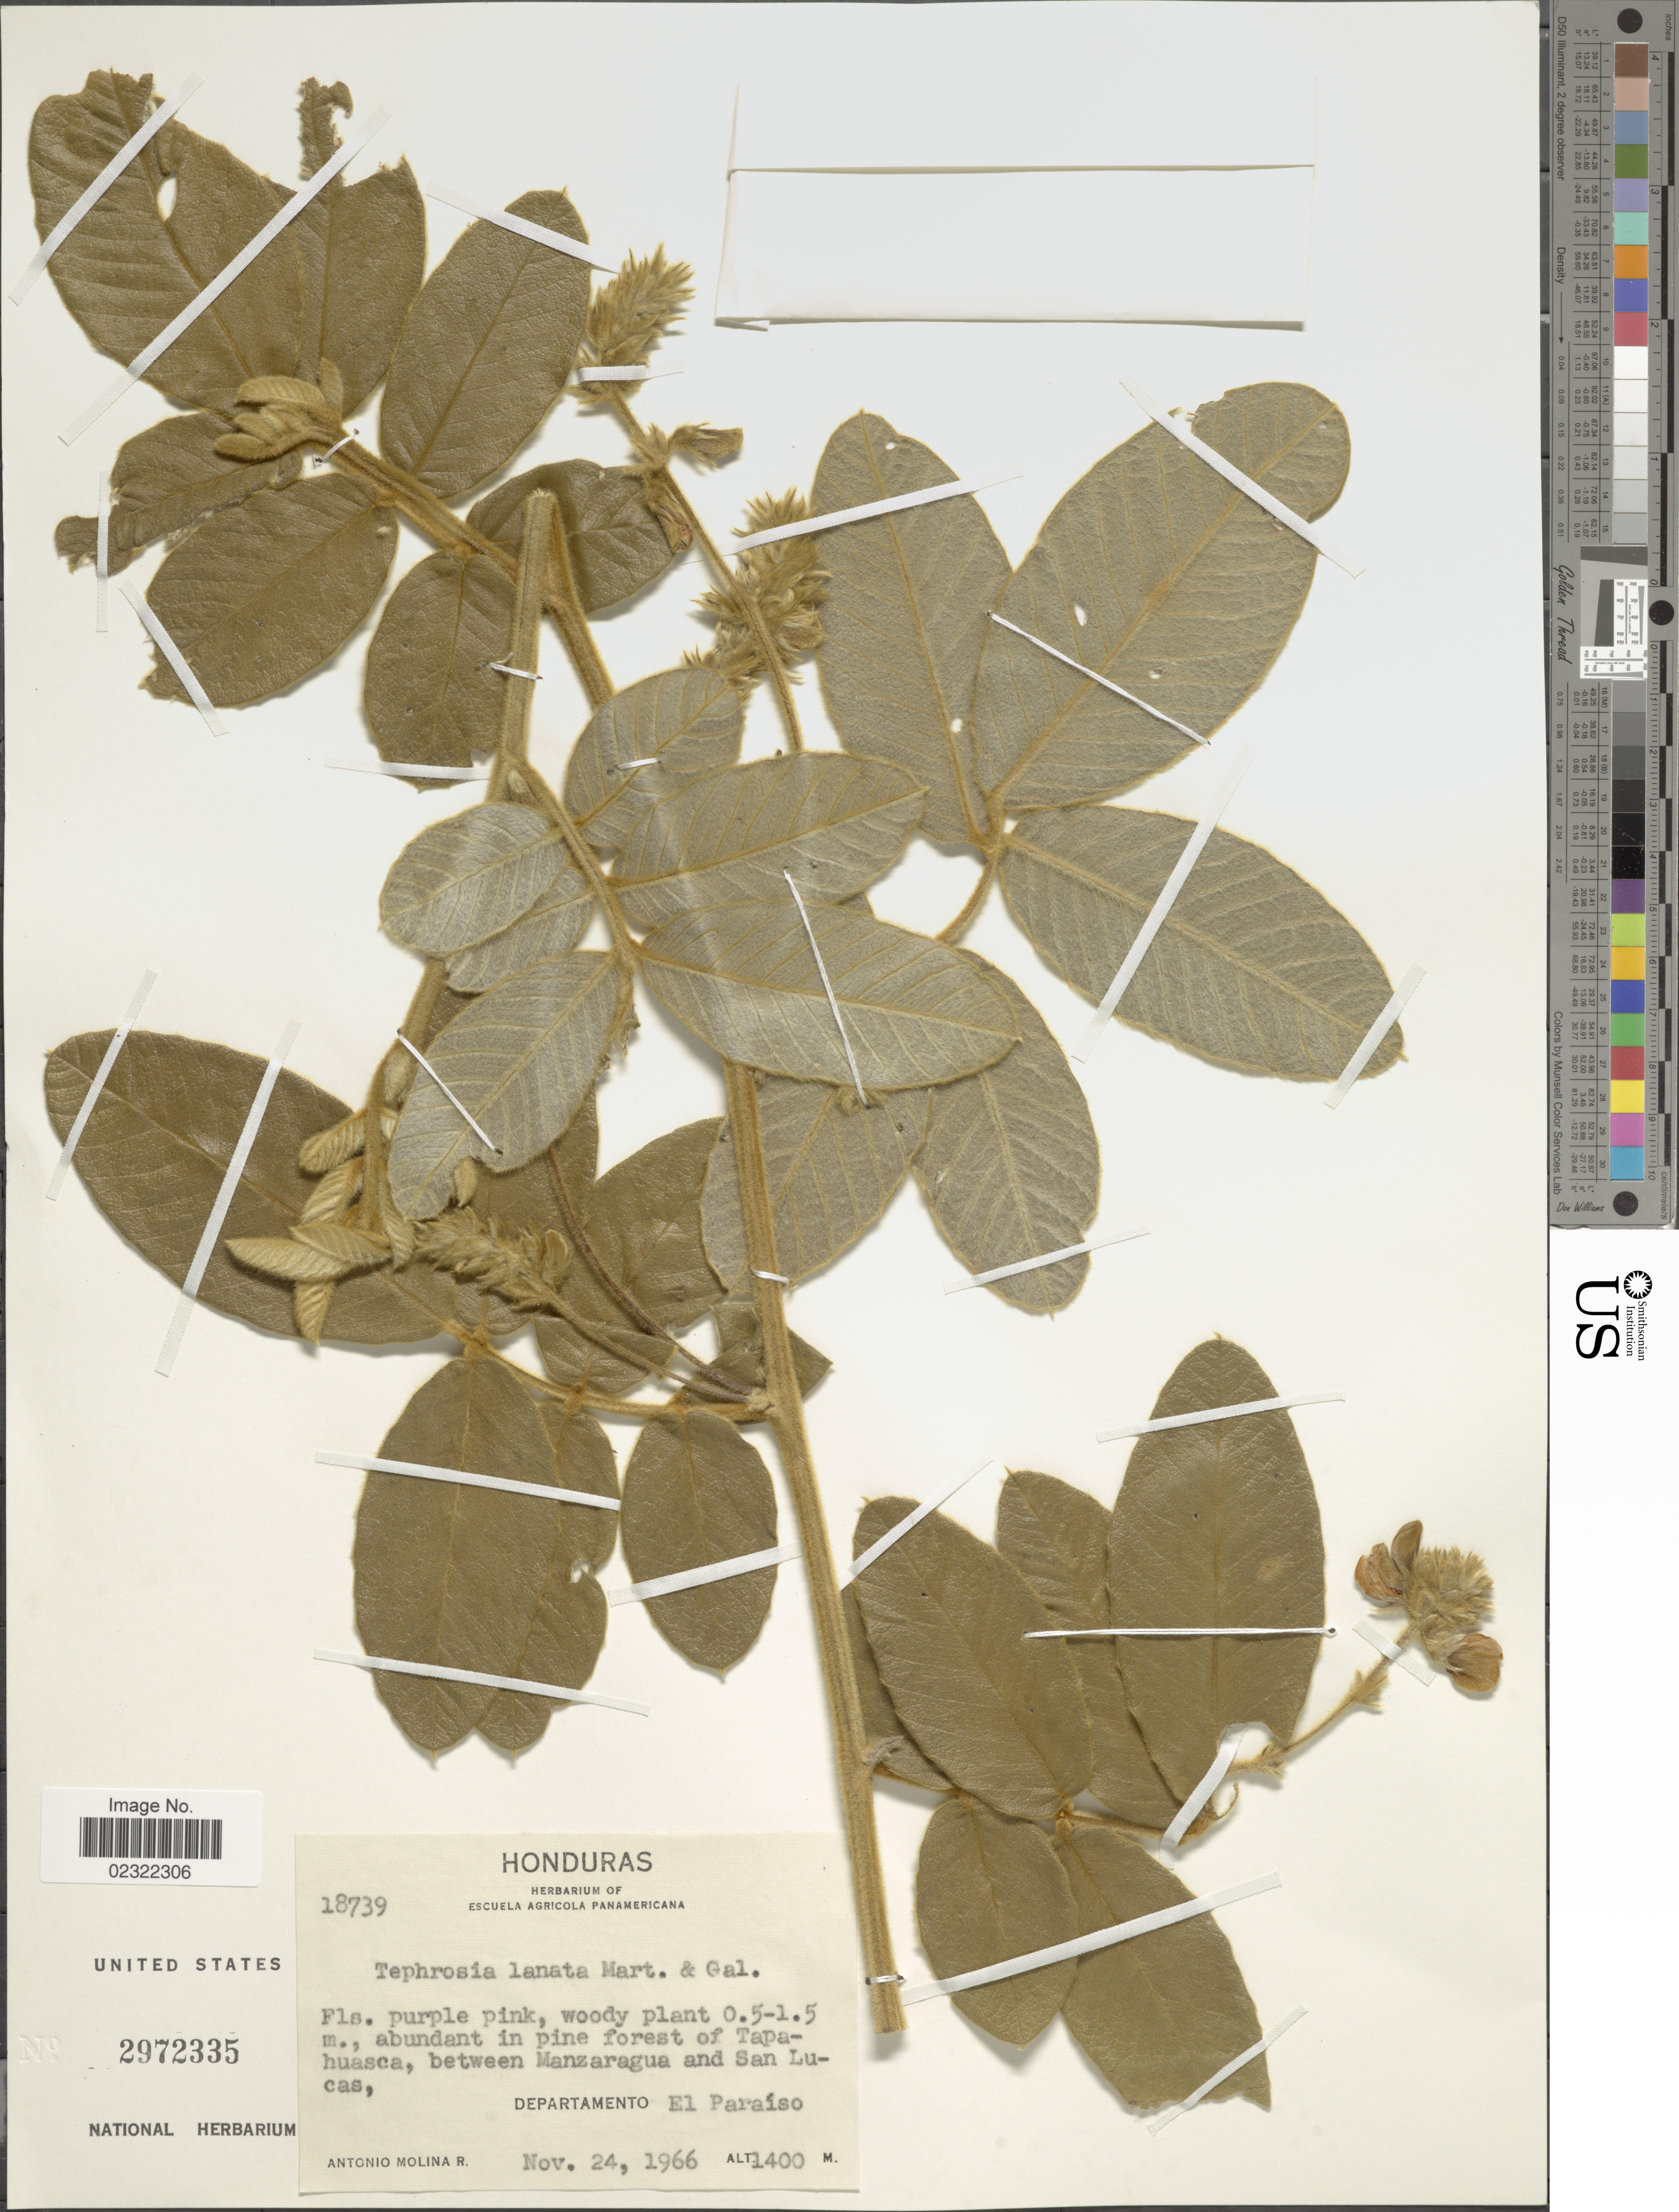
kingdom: Plantae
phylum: Tracheophyta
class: Magnoliopsida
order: Fabales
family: Fabaceae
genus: Tephrosia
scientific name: Tephrosia lanata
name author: M. Martens & Galeotti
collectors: A. Molina R.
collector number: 18739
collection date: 1966-11-24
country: Honduras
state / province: El Paraíso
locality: Honduras, Abundant in pine forest of Tapahuasca, between Mazaragua and San Luscas.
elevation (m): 1400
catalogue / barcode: US 2972335